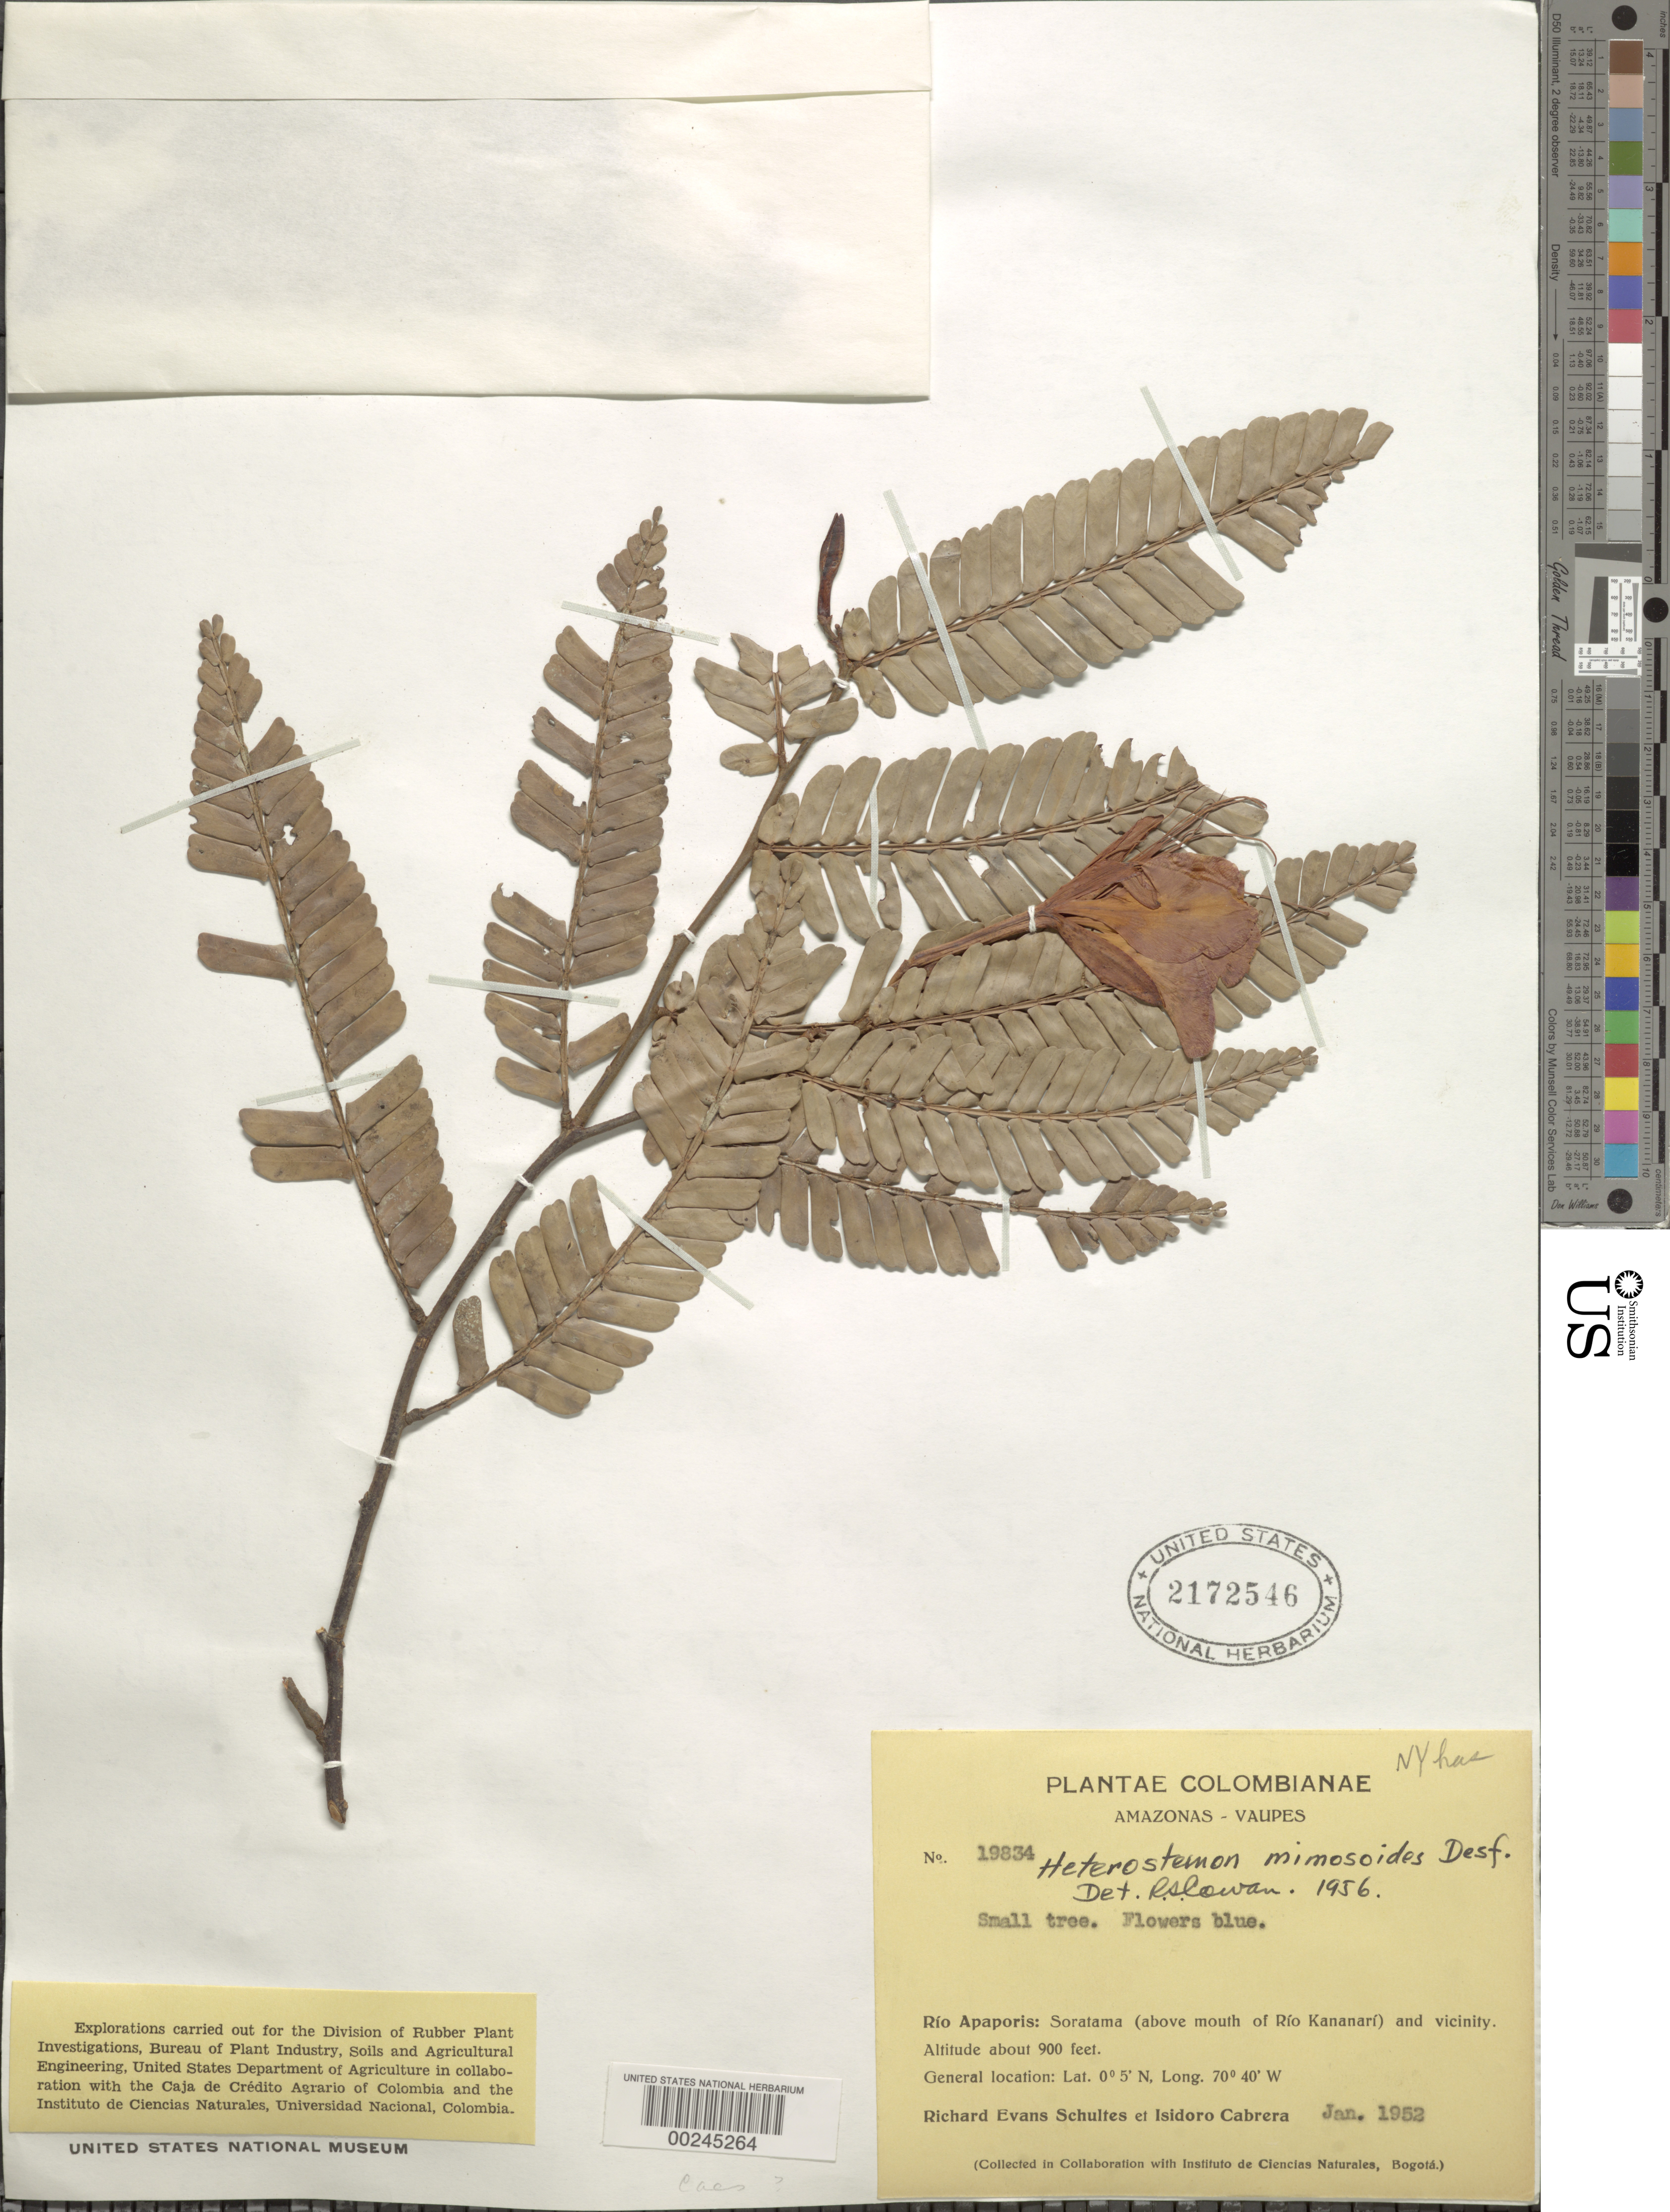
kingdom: Plantae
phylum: Tracheophyta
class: Magnoliopsida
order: Fabales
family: Fabaceae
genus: Heterostemon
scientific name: Heterostemon mimosoides var. mimosoides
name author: Desf.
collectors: R. E. Schultes & I. Cabrera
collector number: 19834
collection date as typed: Jan 1952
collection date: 1952-01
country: Colombia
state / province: Amazônas / Vaupés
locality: Rio Apaporis: Soratama (above mouth of Rio Kananari) and vicinity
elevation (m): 274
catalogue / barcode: US 2172546